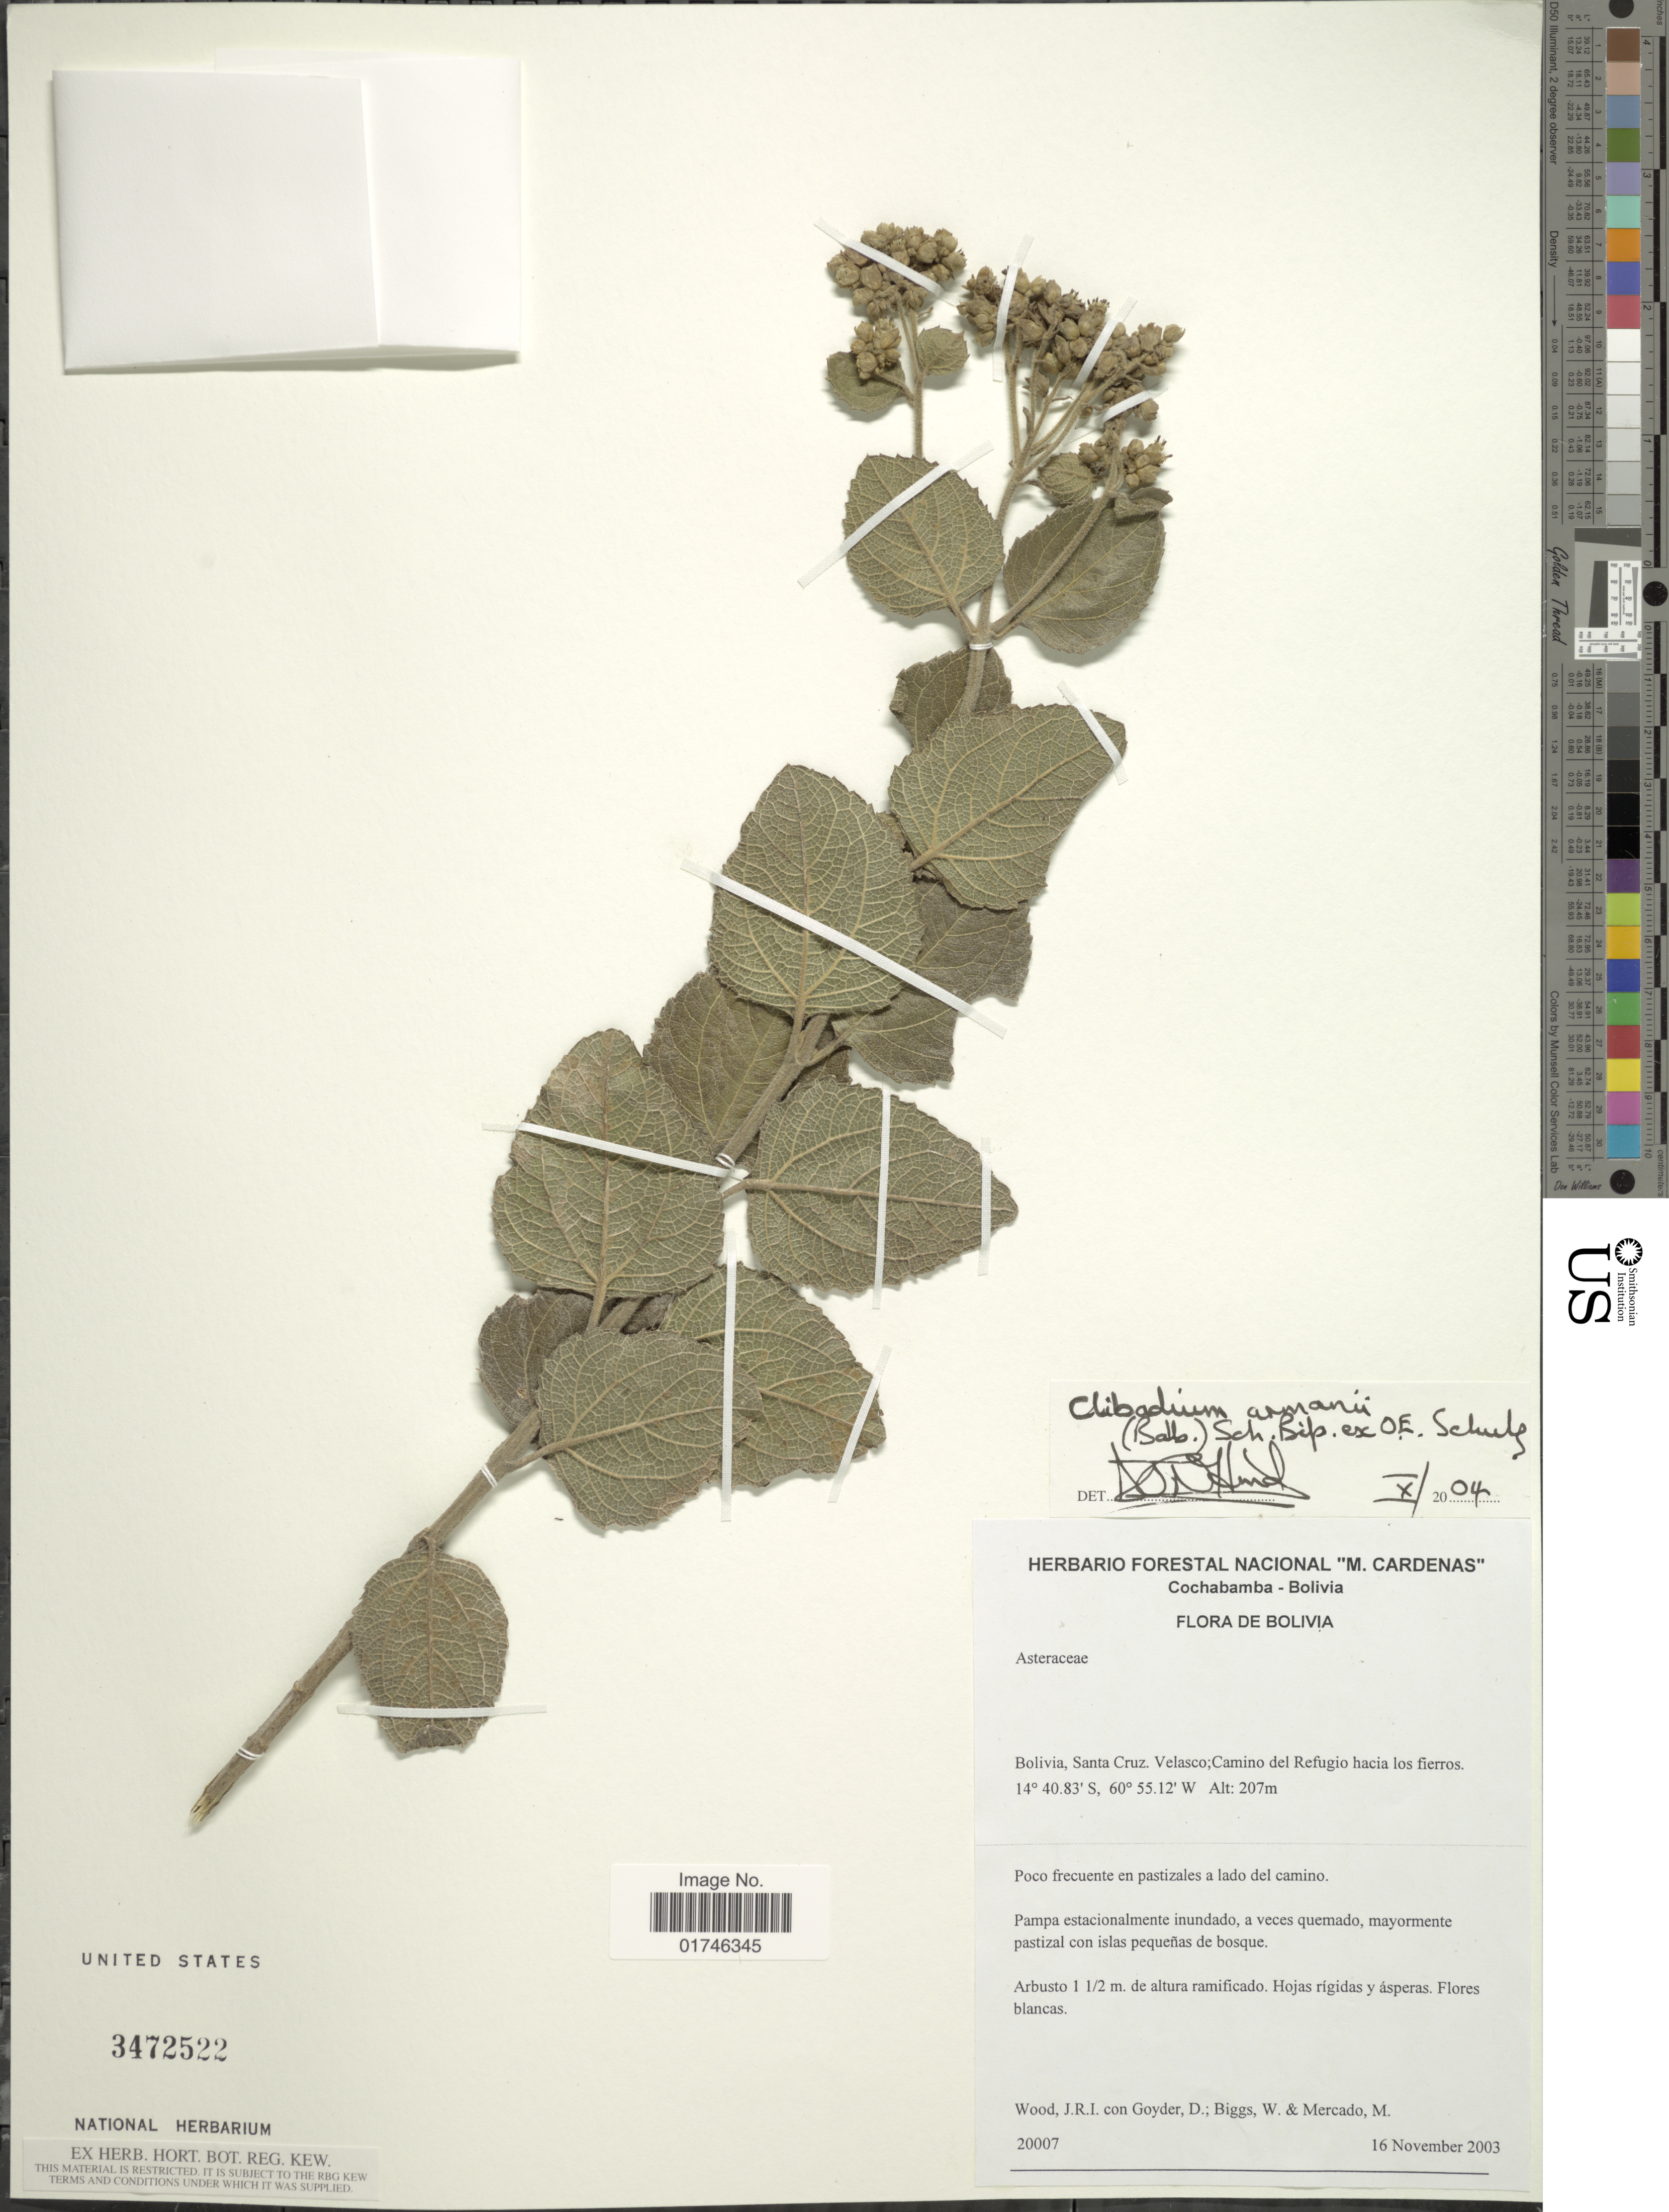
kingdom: Plantae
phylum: Tracheophyta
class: Magnoliopsida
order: Asterales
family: Asteraceae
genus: Clibadium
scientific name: Clibadium armani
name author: (Balb.) Sch. Bip. ex O.E. Schulz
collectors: J. R. I. Wood, D. Goyder, W. Biggs & M. Mercado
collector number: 20007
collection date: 2003-11-16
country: Bolivia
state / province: Santa Cruz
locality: Bolivia, Santa Cruz. Velasco; Camino del Refugio hacia los fierros.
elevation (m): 207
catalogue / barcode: US 3472522